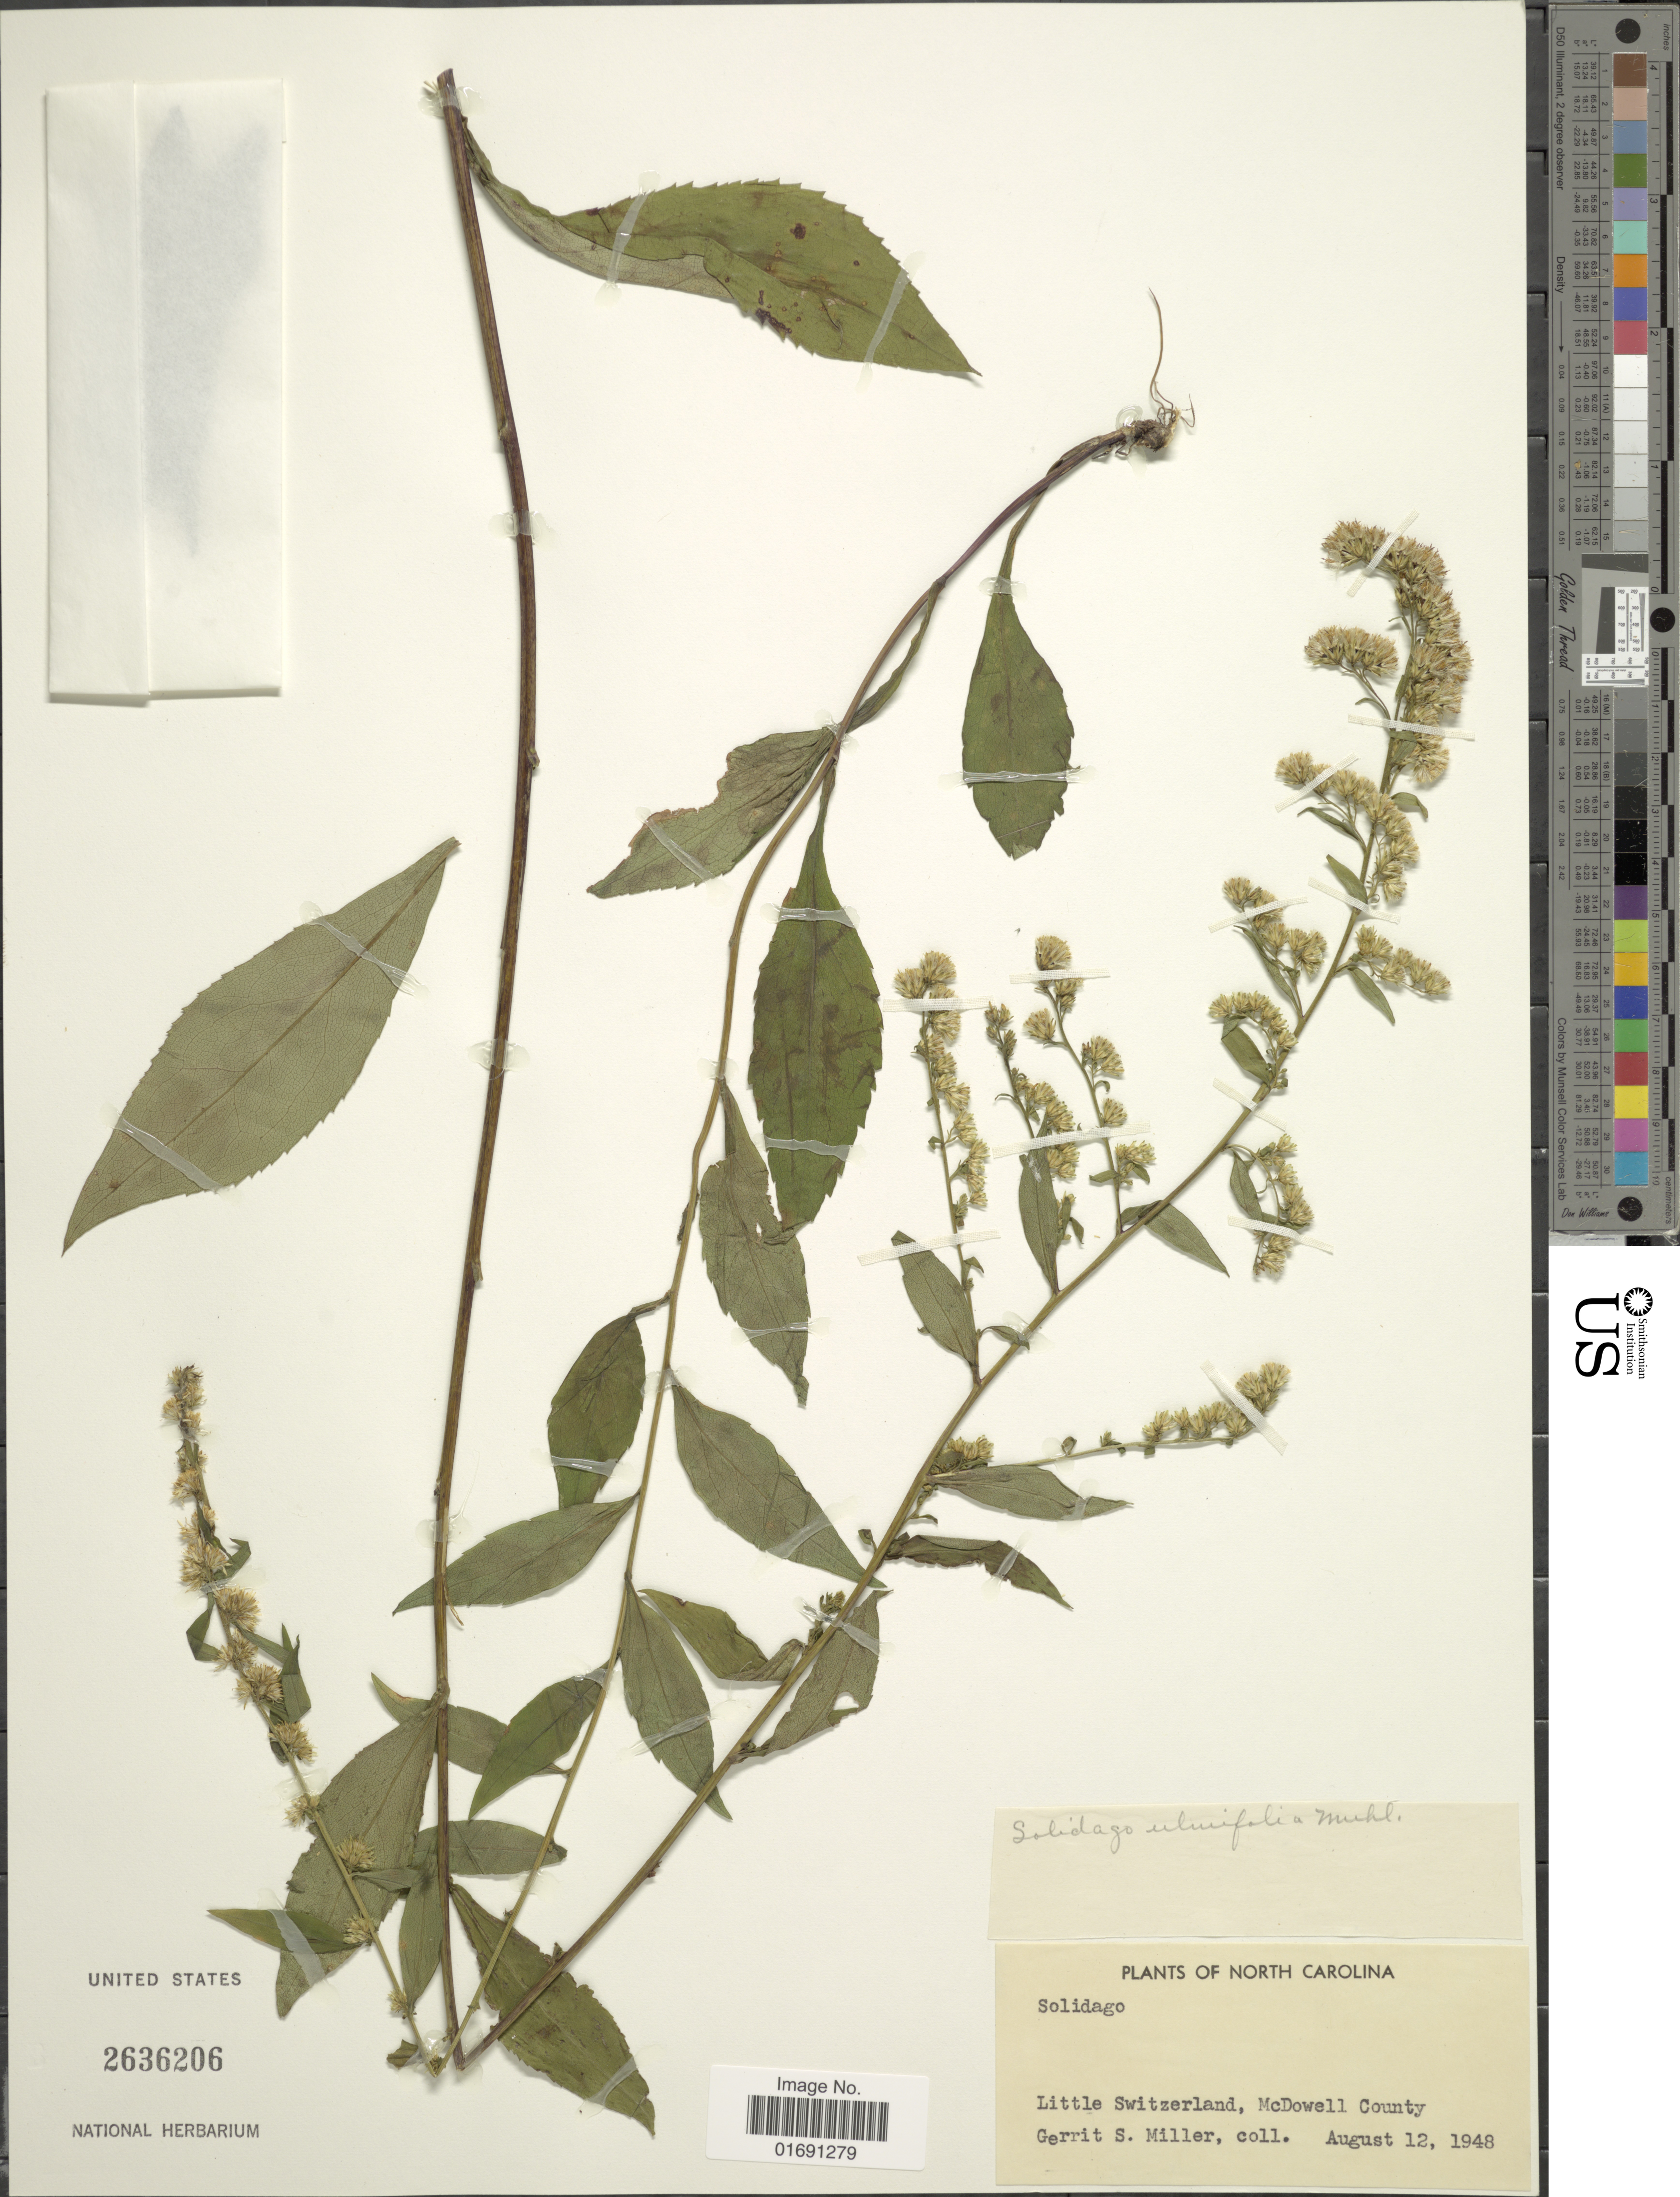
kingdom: Plantae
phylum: Tracheophyta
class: Magnoliopsida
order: Asterales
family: Asteraceae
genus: Solidago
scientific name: Solidago ulmifolia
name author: Muhl. ex Willd.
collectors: G. S. Miller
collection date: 1948-08-12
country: United States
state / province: North Carolina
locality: Little Switzerland, McDowell County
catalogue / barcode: US 2636206